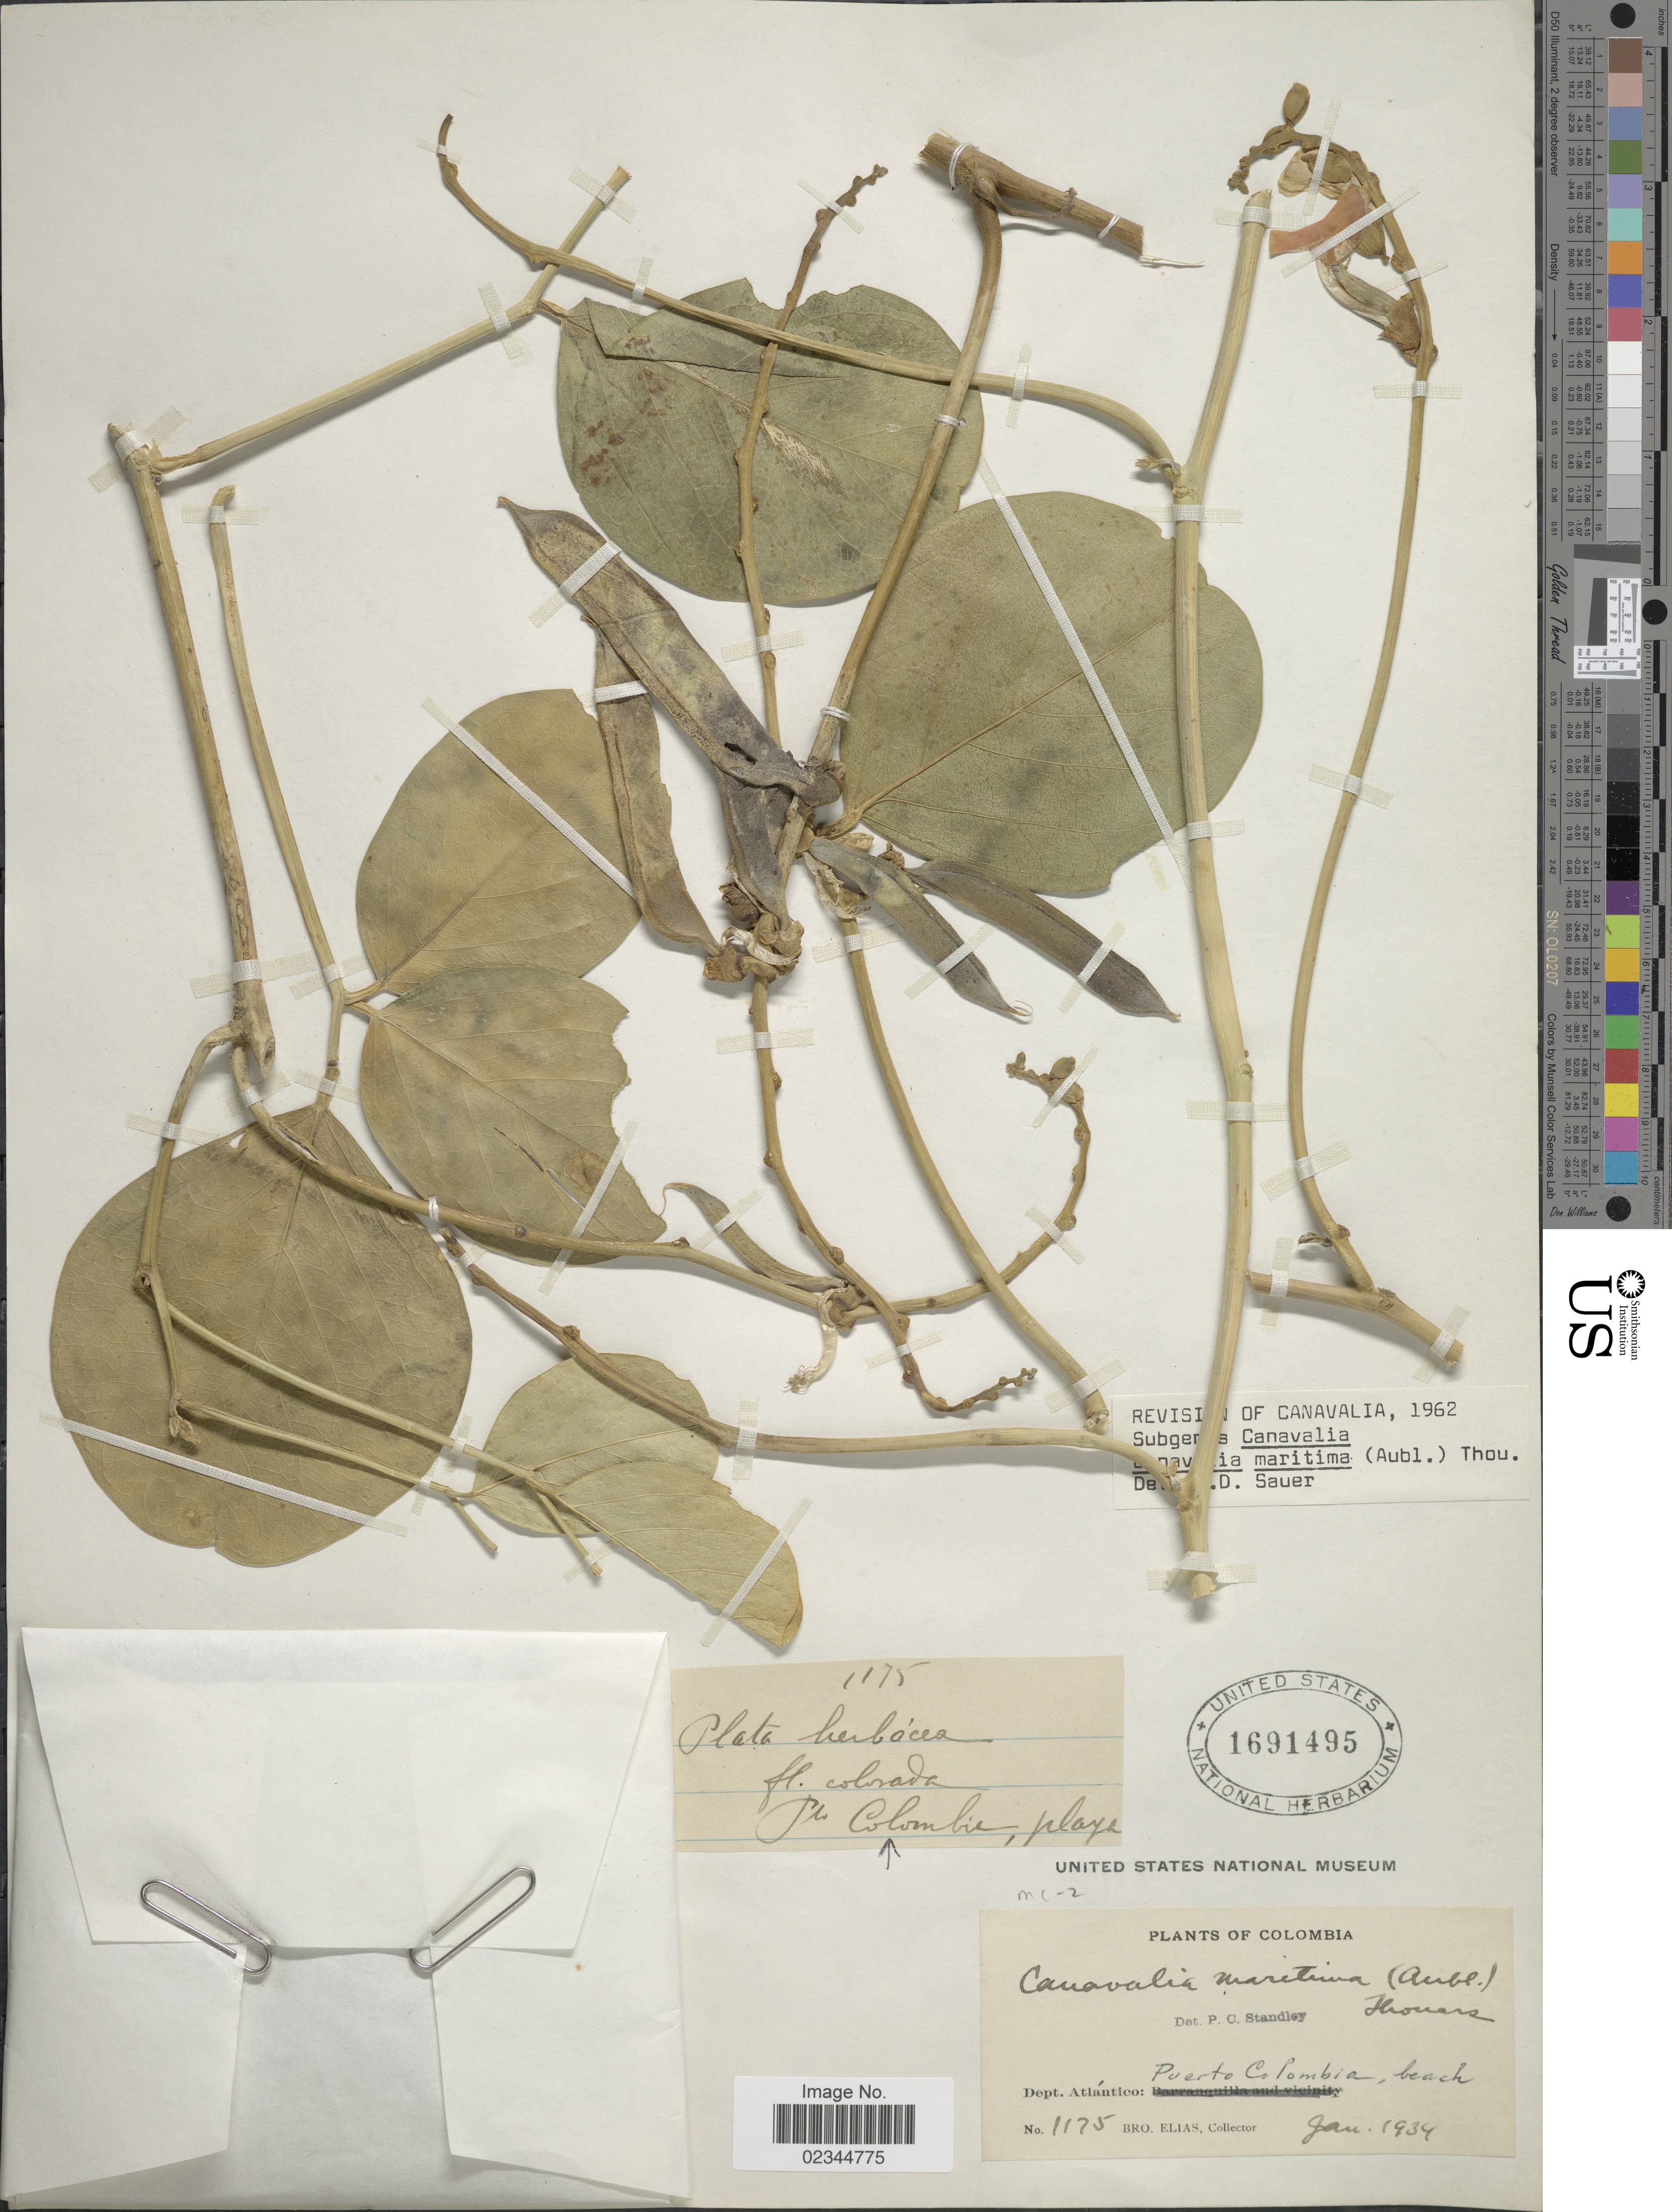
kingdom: Plantae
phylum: Tracheophyta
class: Magnoliopsida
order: Fabales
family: Fabaceae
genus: Canavalia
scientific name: Canavalia rosea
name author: (Sw.) DC.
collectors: Bro. Elias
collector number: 1175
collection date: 1934-01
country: Colombia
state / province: Atlántico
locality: Dept. Atalntico: Puerto Colombia, beach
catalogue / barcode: US 1691495